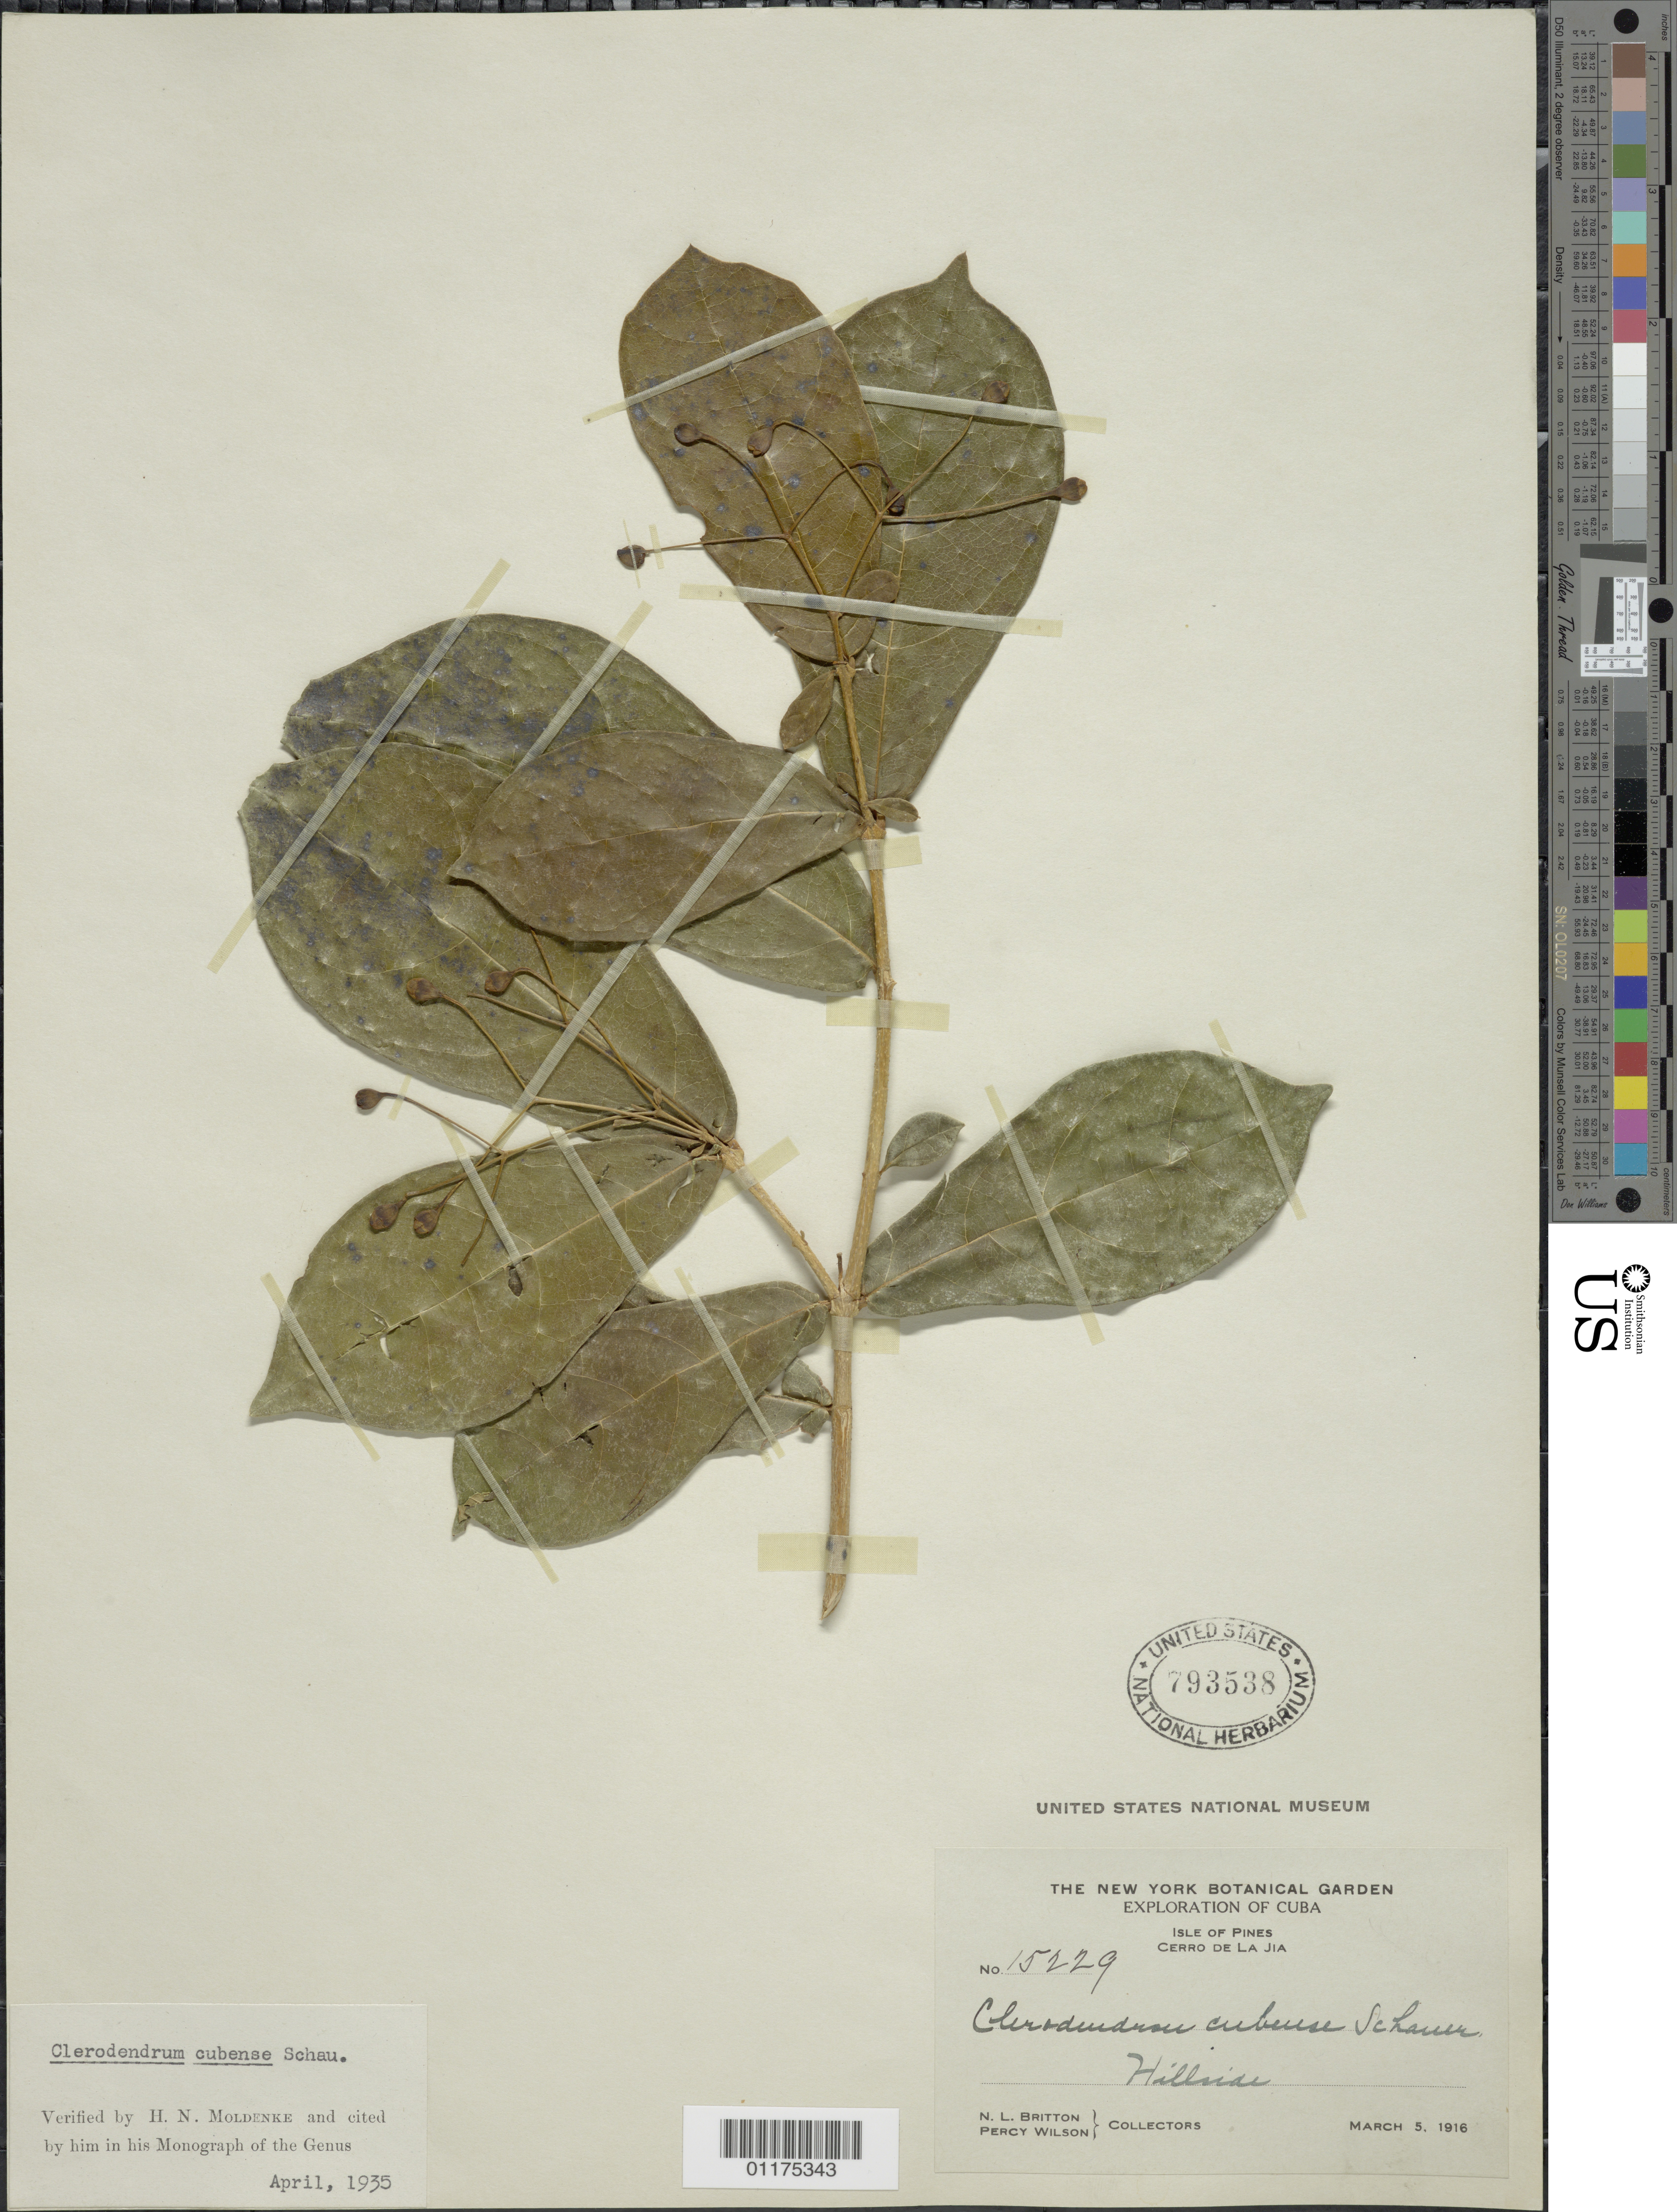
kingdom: Plantae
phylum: Tracheophyta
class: Magnoliopsida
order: Lamiales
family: Lamiaceae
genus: Clerodendrum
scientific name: Clerodendrum calcicola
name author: Britton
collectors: N. Britton & P. Wilson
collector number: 15229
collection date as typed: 05 Mar 1916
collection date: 1916-03-05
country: Cuba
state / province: Isla de la Juventud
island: Isla de la Juventud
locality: Cerro de la Jia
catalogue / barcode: US 793538